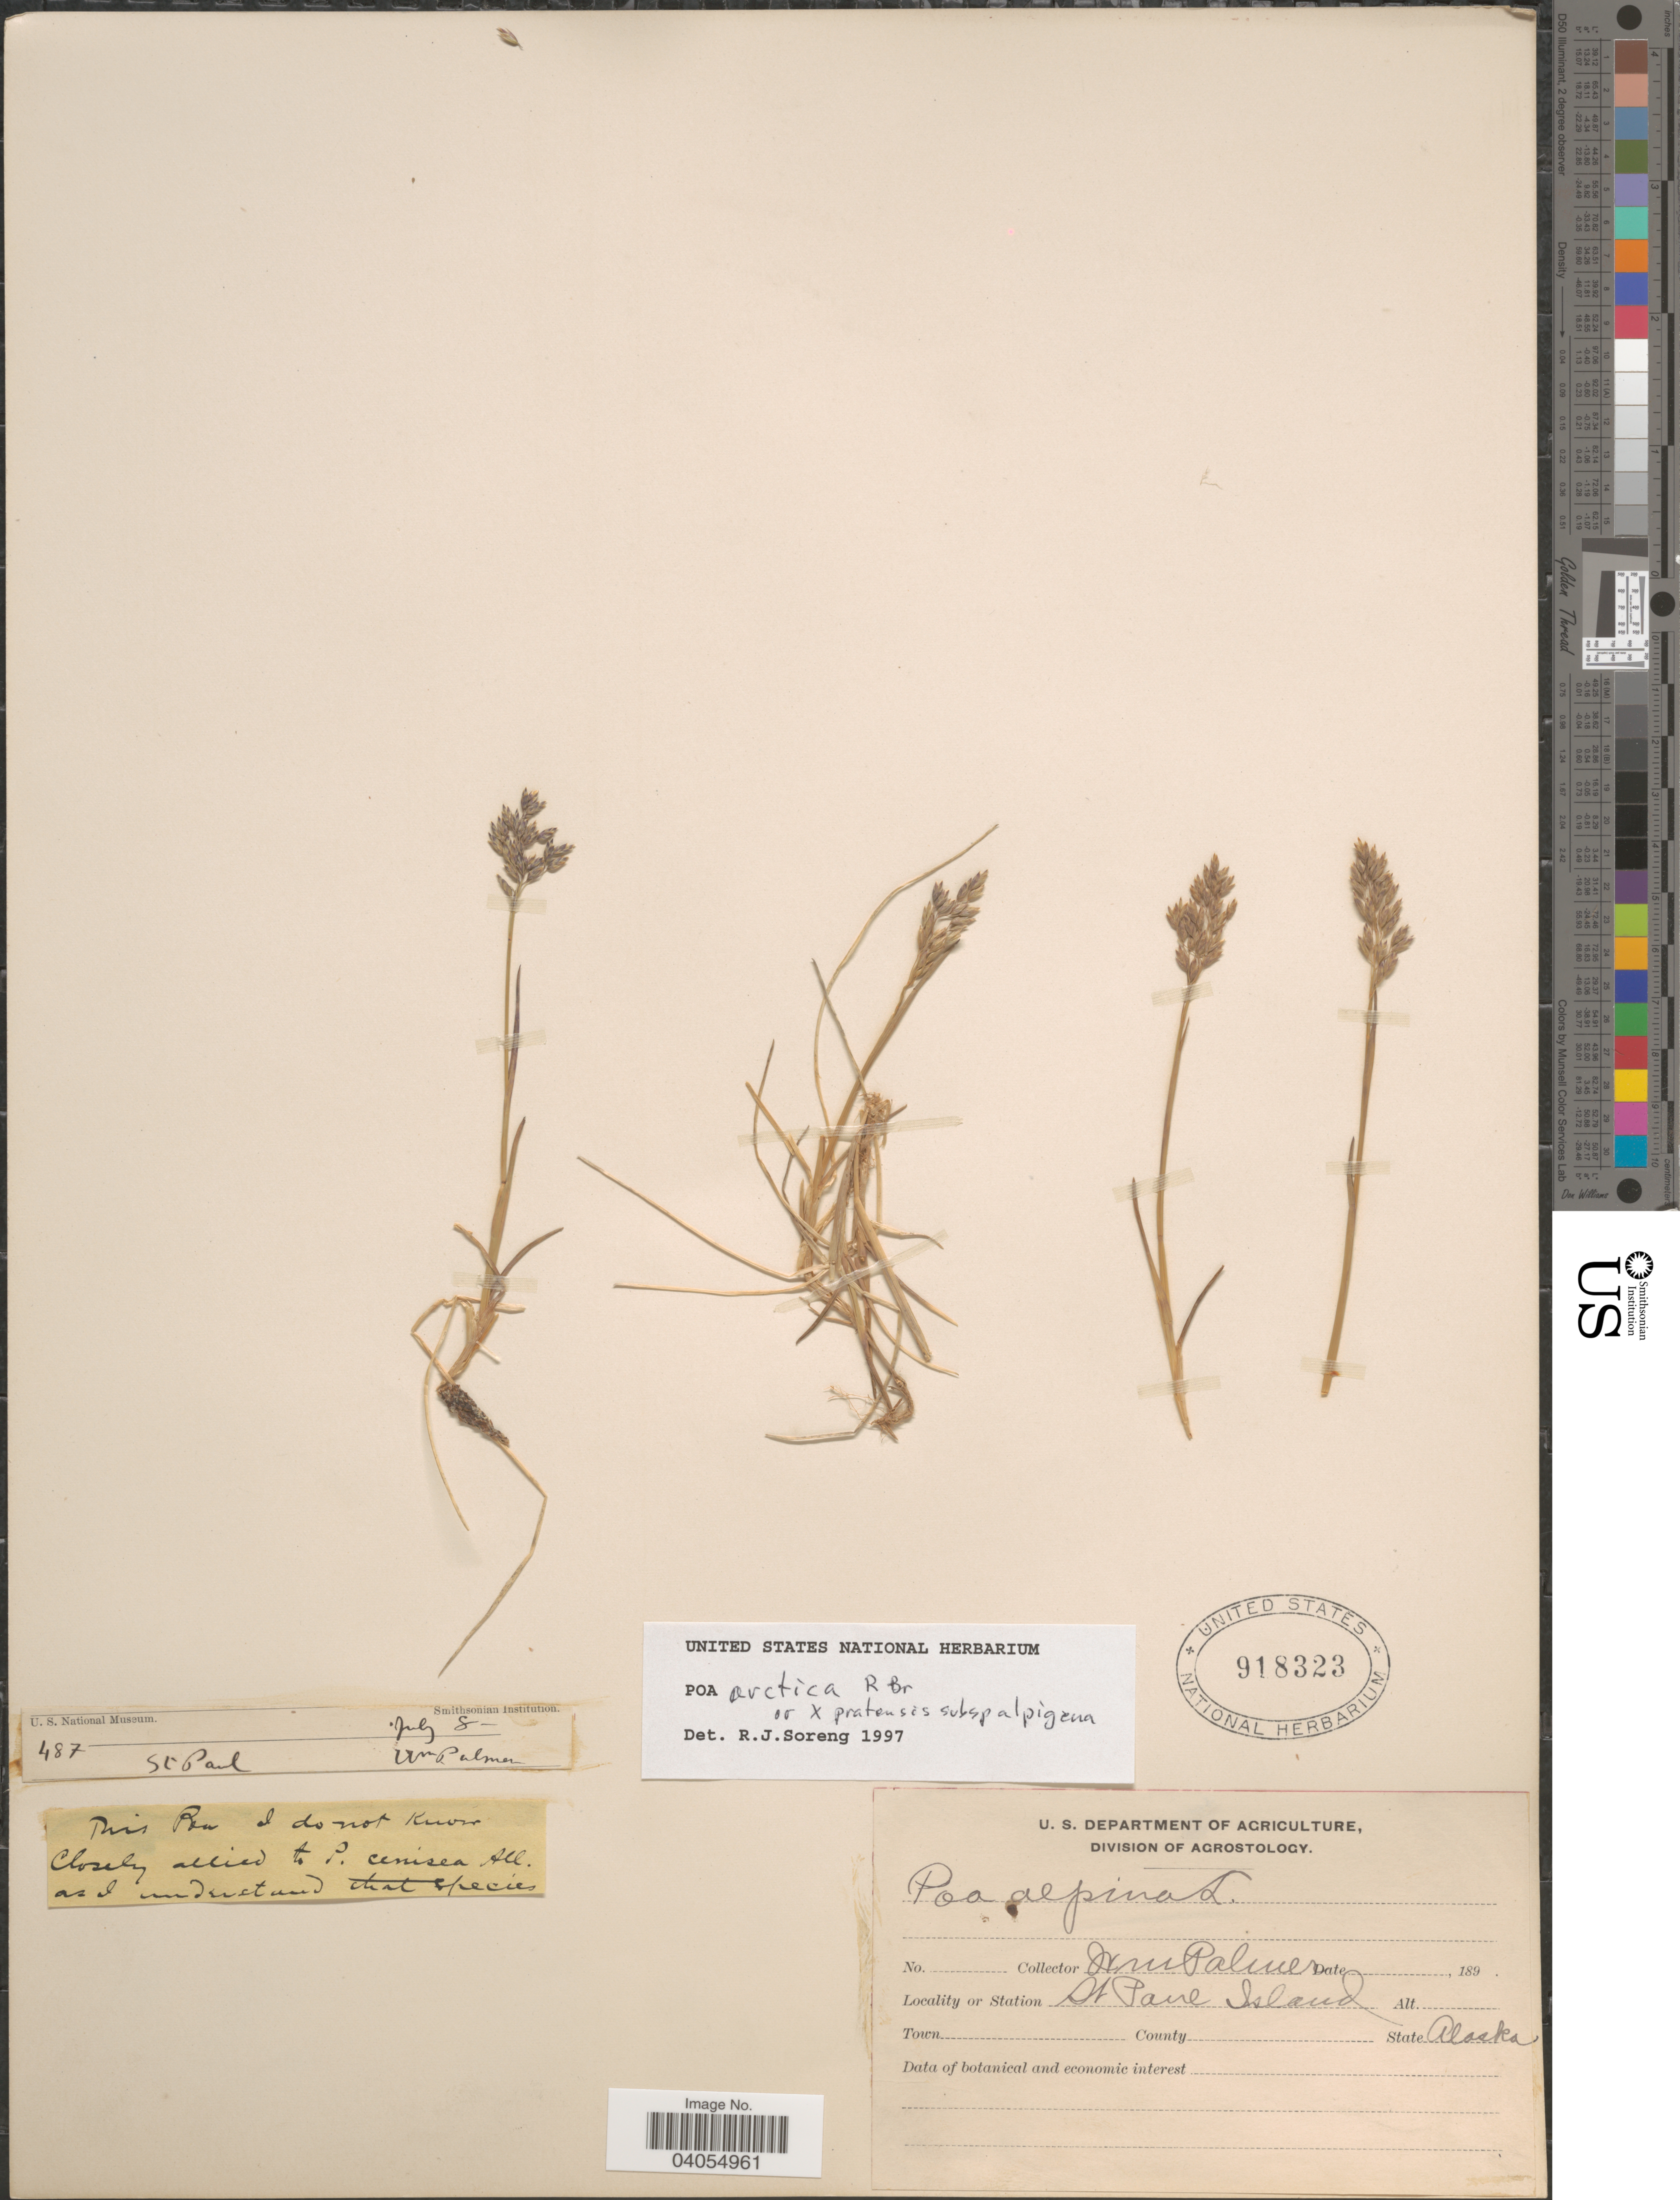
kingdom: Plantae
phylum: Tracheophyta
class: Liliopsida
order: Poales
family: Poaceae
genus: Poa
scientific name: Poa arctica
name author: R. Br.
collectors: W. Palmer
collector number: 487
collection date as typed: Transcribed d/m/y: /7/8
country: United States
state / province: Alaska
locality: St. Paul Island.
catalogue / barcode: US 918323